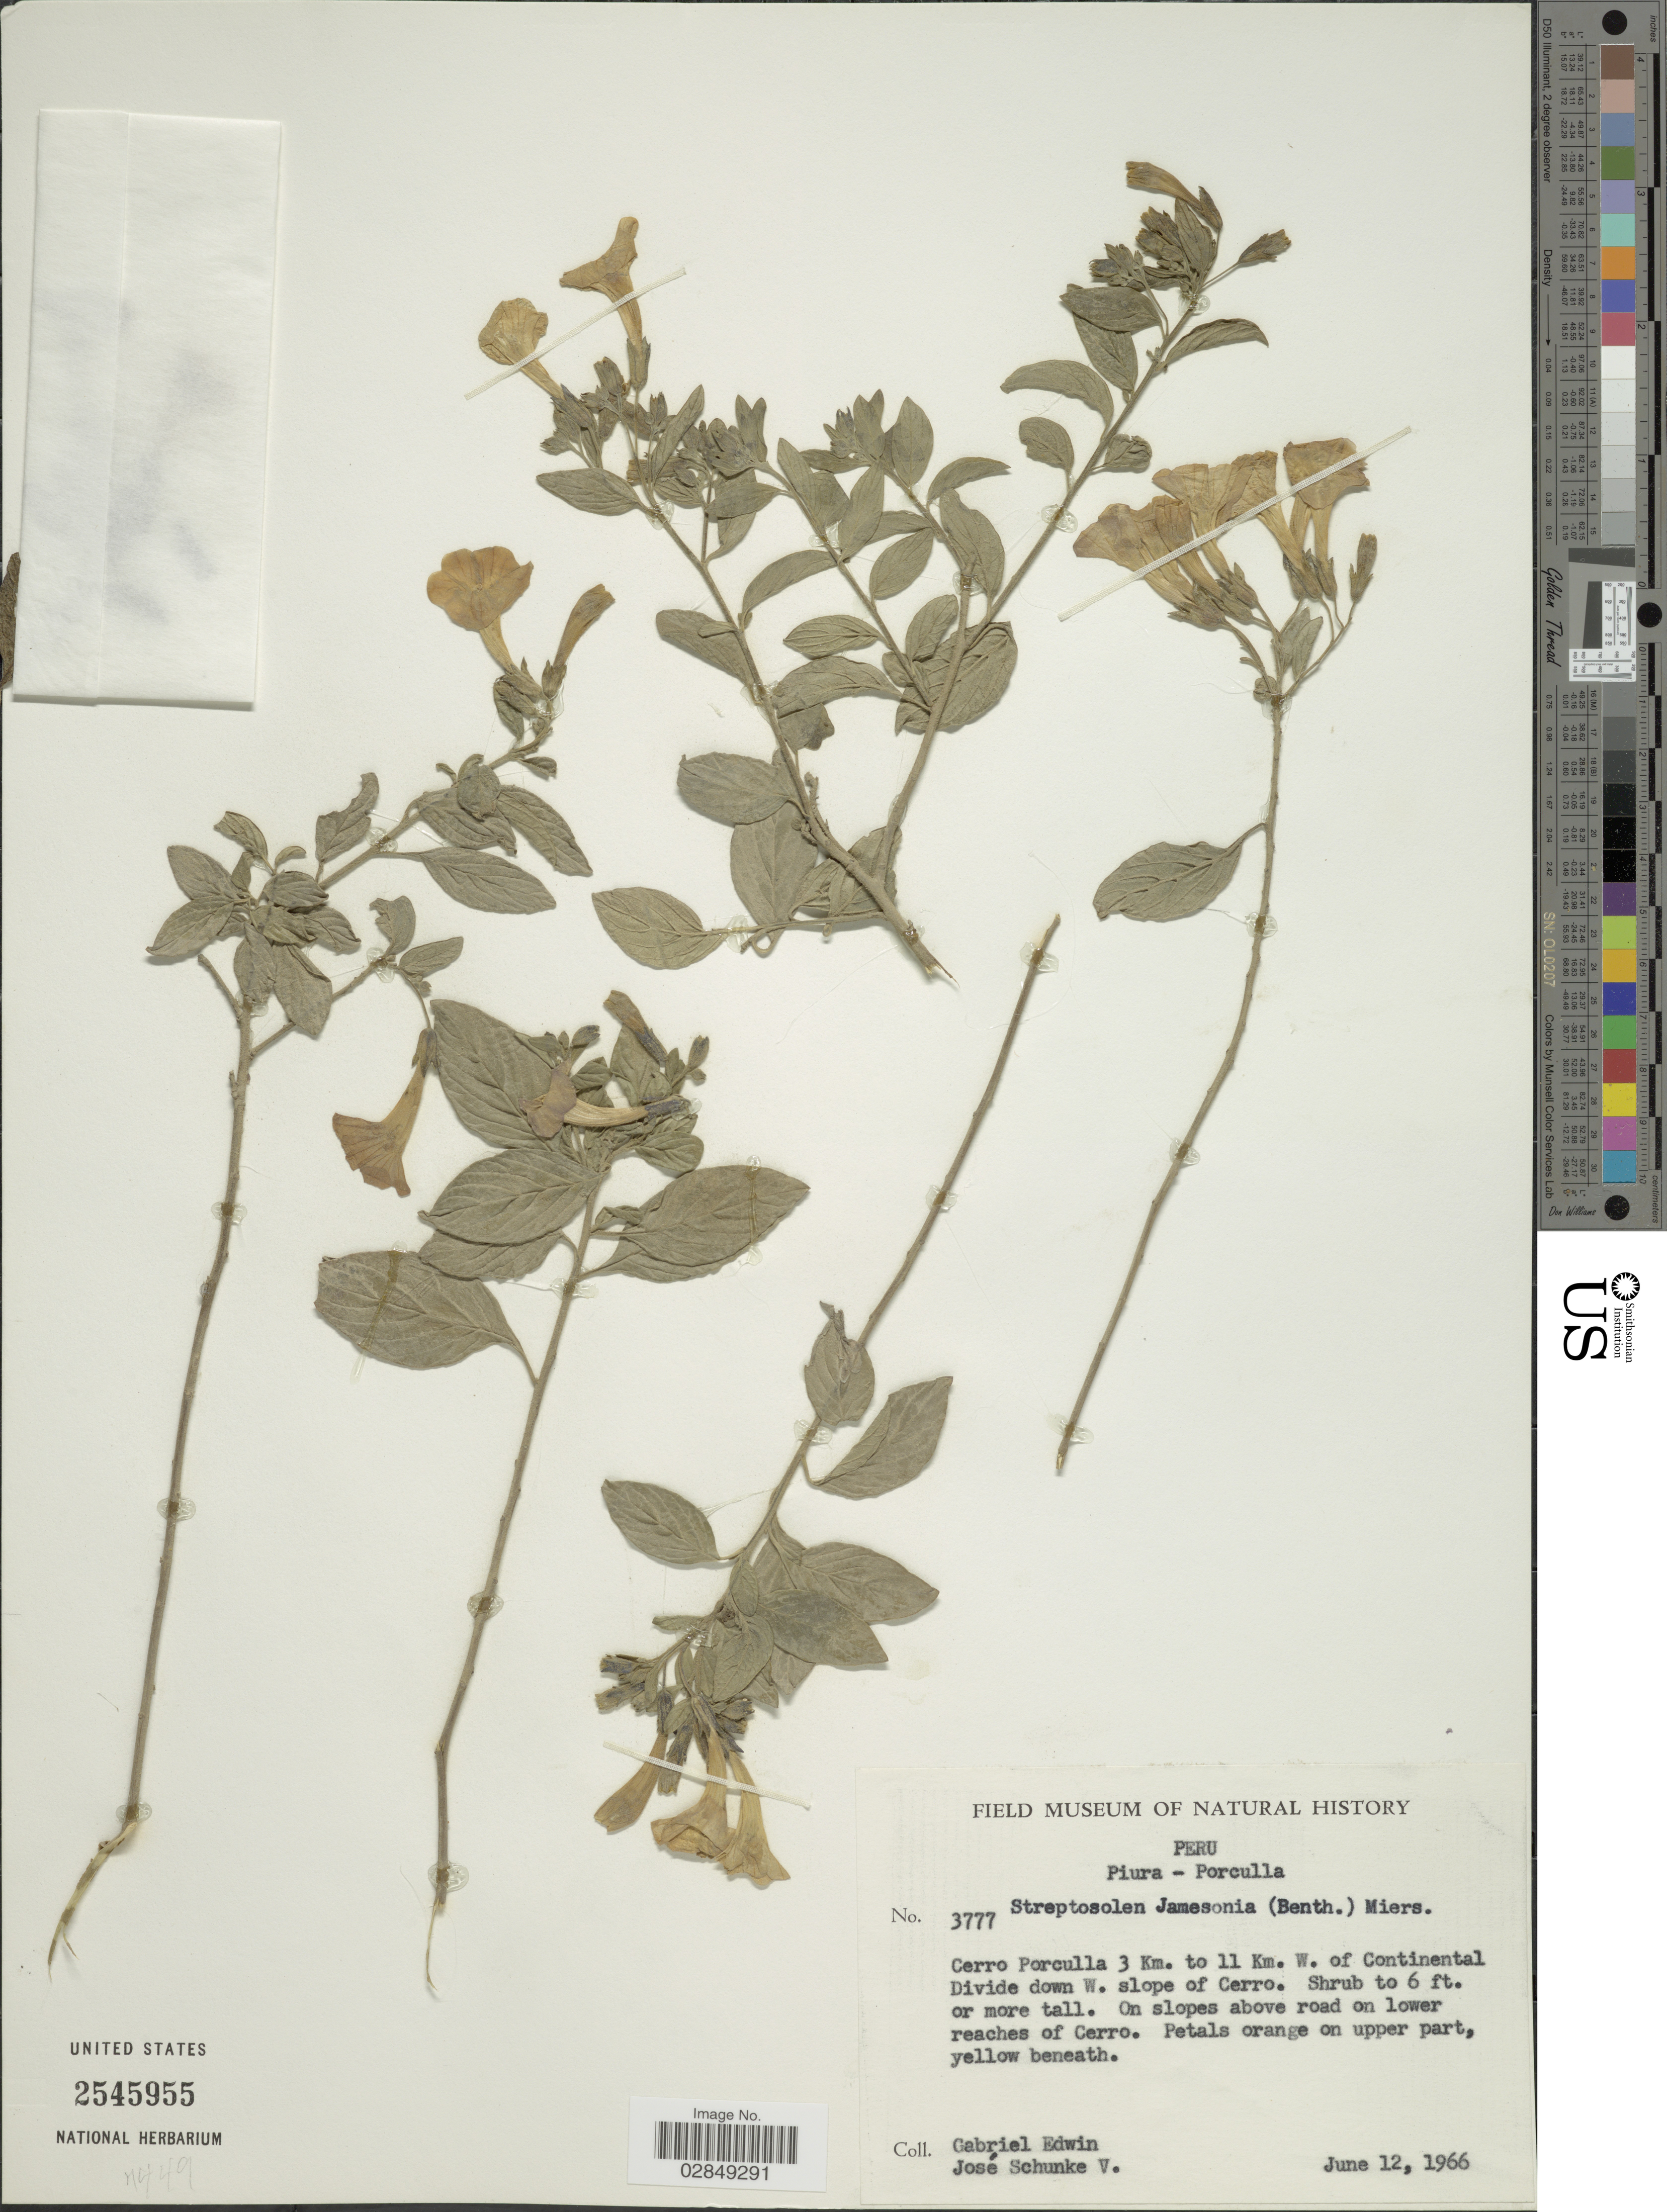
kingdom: Plantae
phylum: Tracheophyta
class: Magnoliopsida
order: Solanales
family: Solanaceae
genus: Streptosolen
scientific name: Streptosolen jamesonii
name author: (Benth.) Miers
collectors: G. Edwin & J. Schunke Vigo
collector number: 3777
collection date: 1966-06-12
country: Peru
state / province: Piura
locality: Porculla. Cerro Porculla 3 Km. to 11 Km. W. of Continental Divide down W. slope of Cerro. On slopes above road on lower reaches of Cerro.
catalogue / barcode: US 2545955